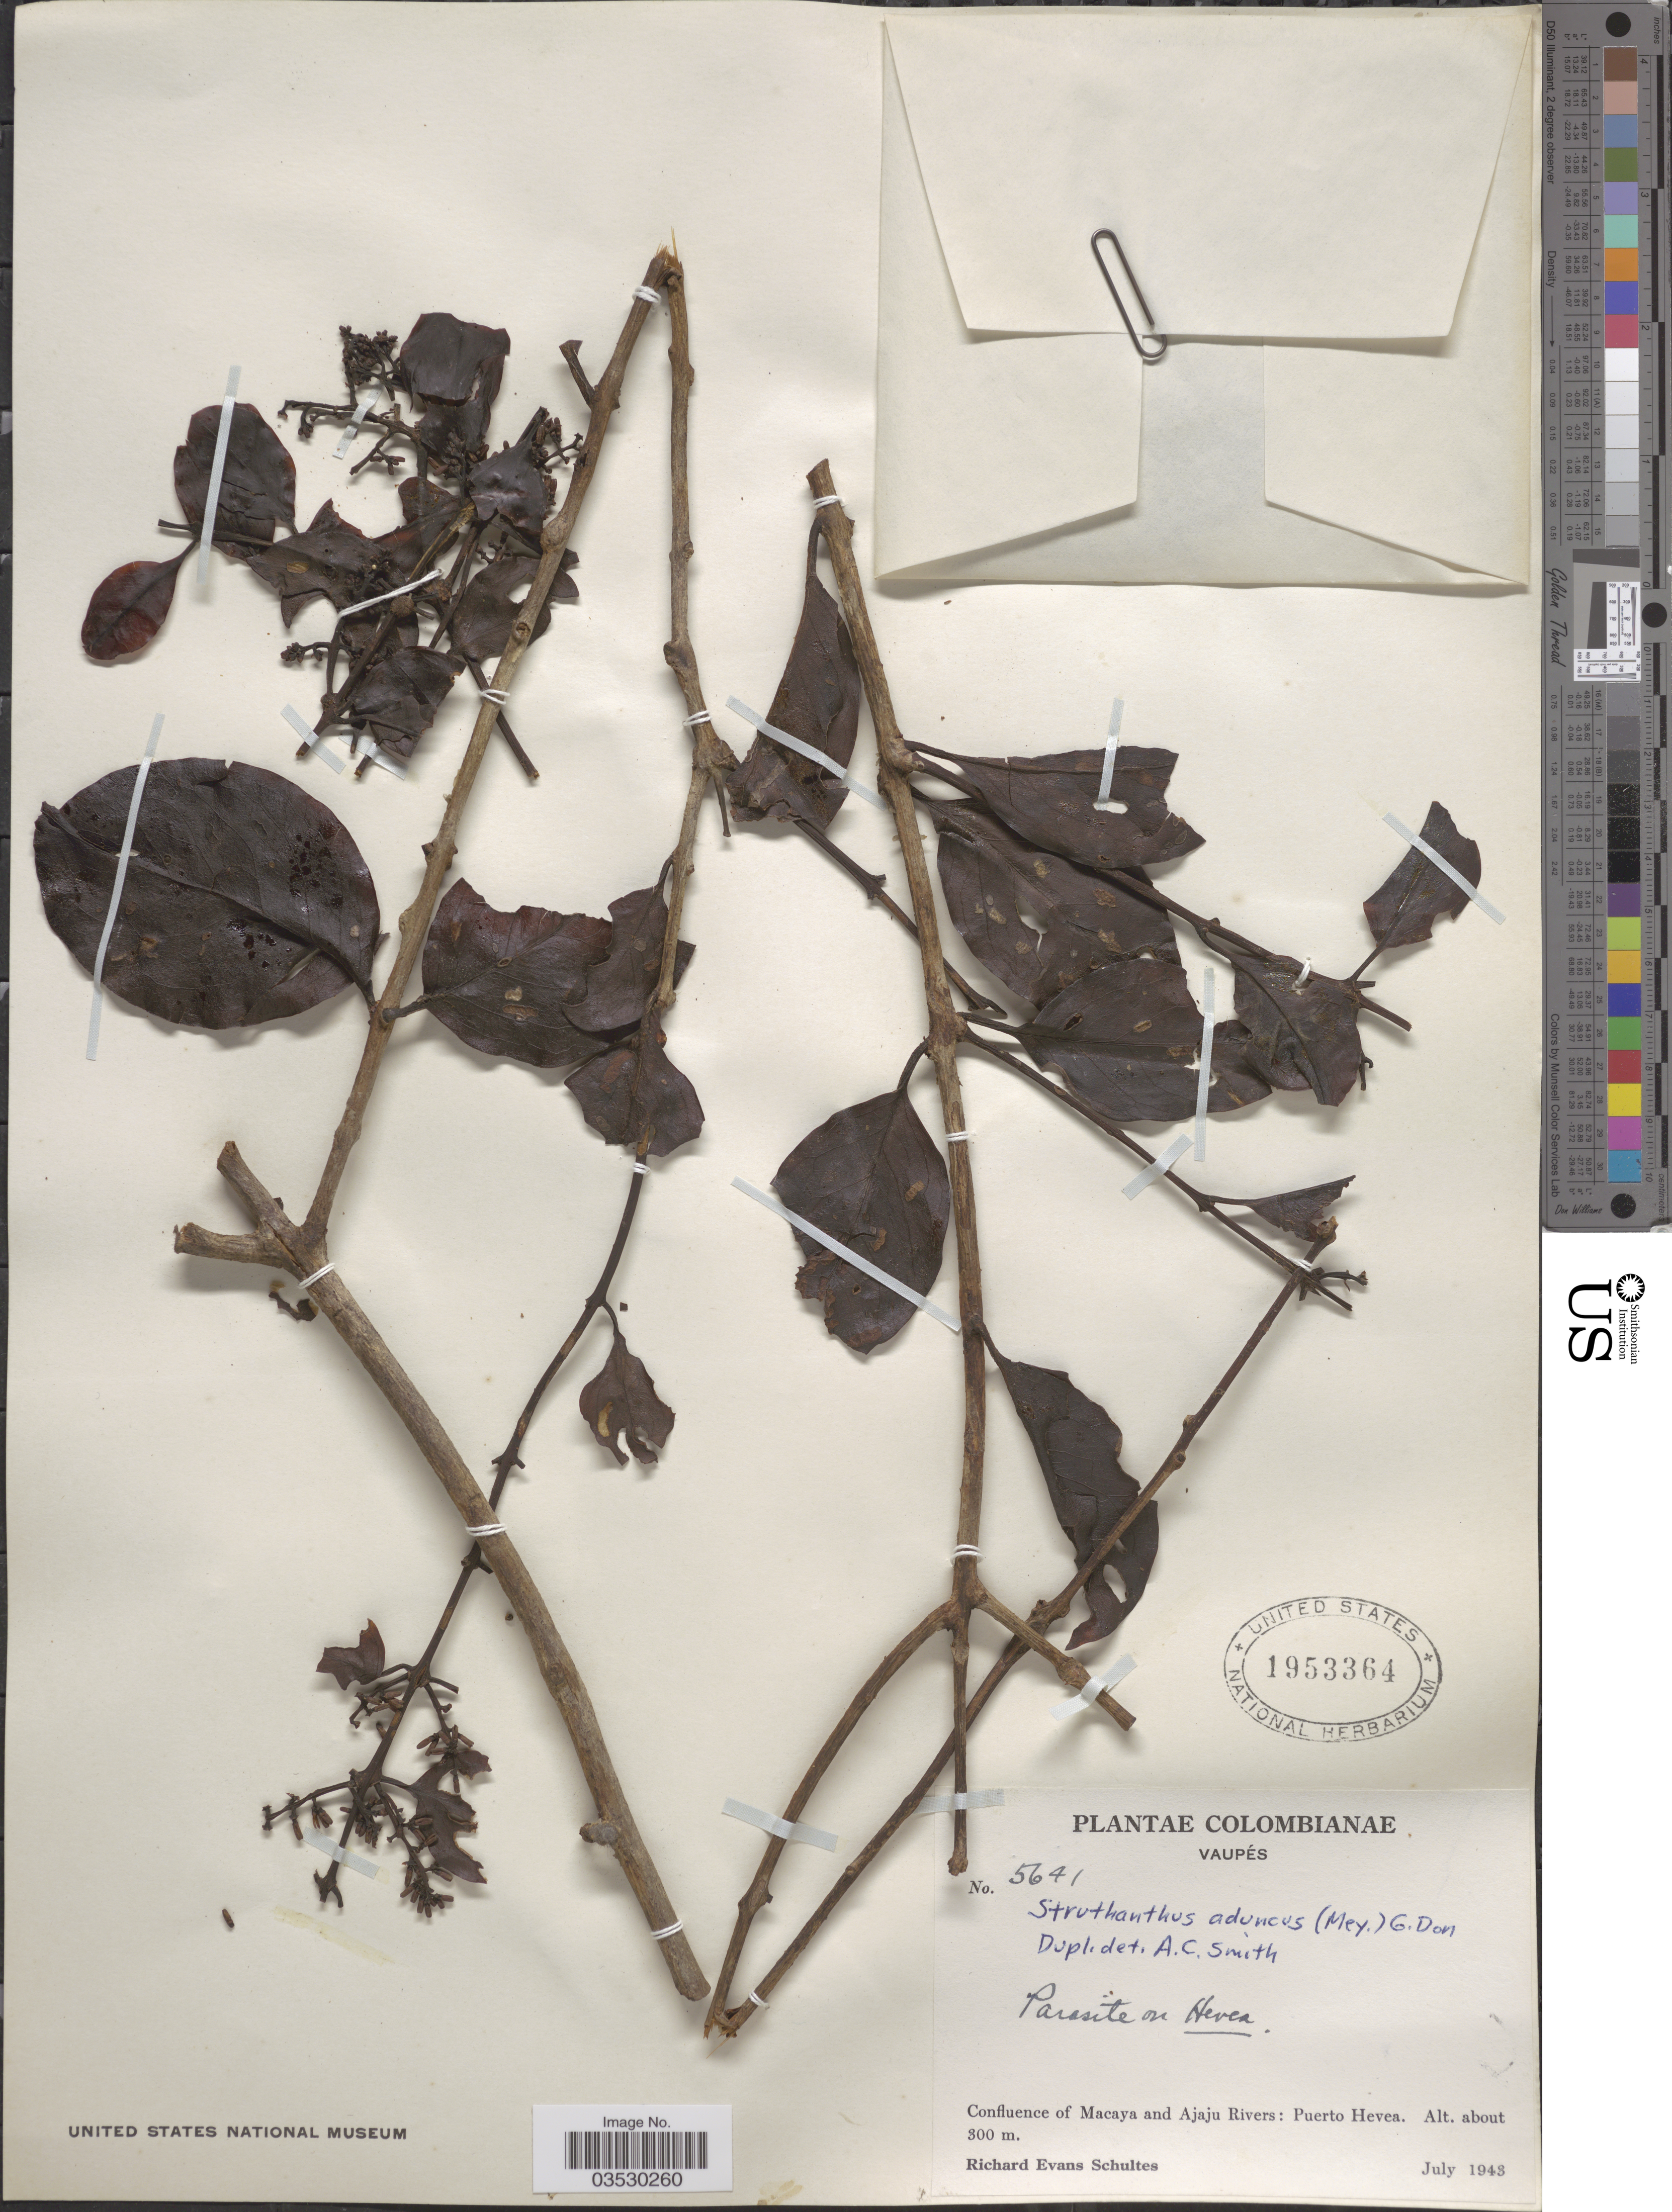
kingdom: Plantae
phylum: Tracheophyta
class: Magnoliopsida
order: Santalales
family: Loranthaceae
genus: Struthanthus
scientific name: Struthanthus aduncus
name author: (G. Mey.) G. Don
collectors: R. E. Schultes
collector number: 5641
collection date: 1943-07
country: Colombia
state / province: Vaupés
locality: Confluence of Macaya and Ajaju River: Puerto Hevea.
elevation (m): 300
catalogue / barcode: US 1953364